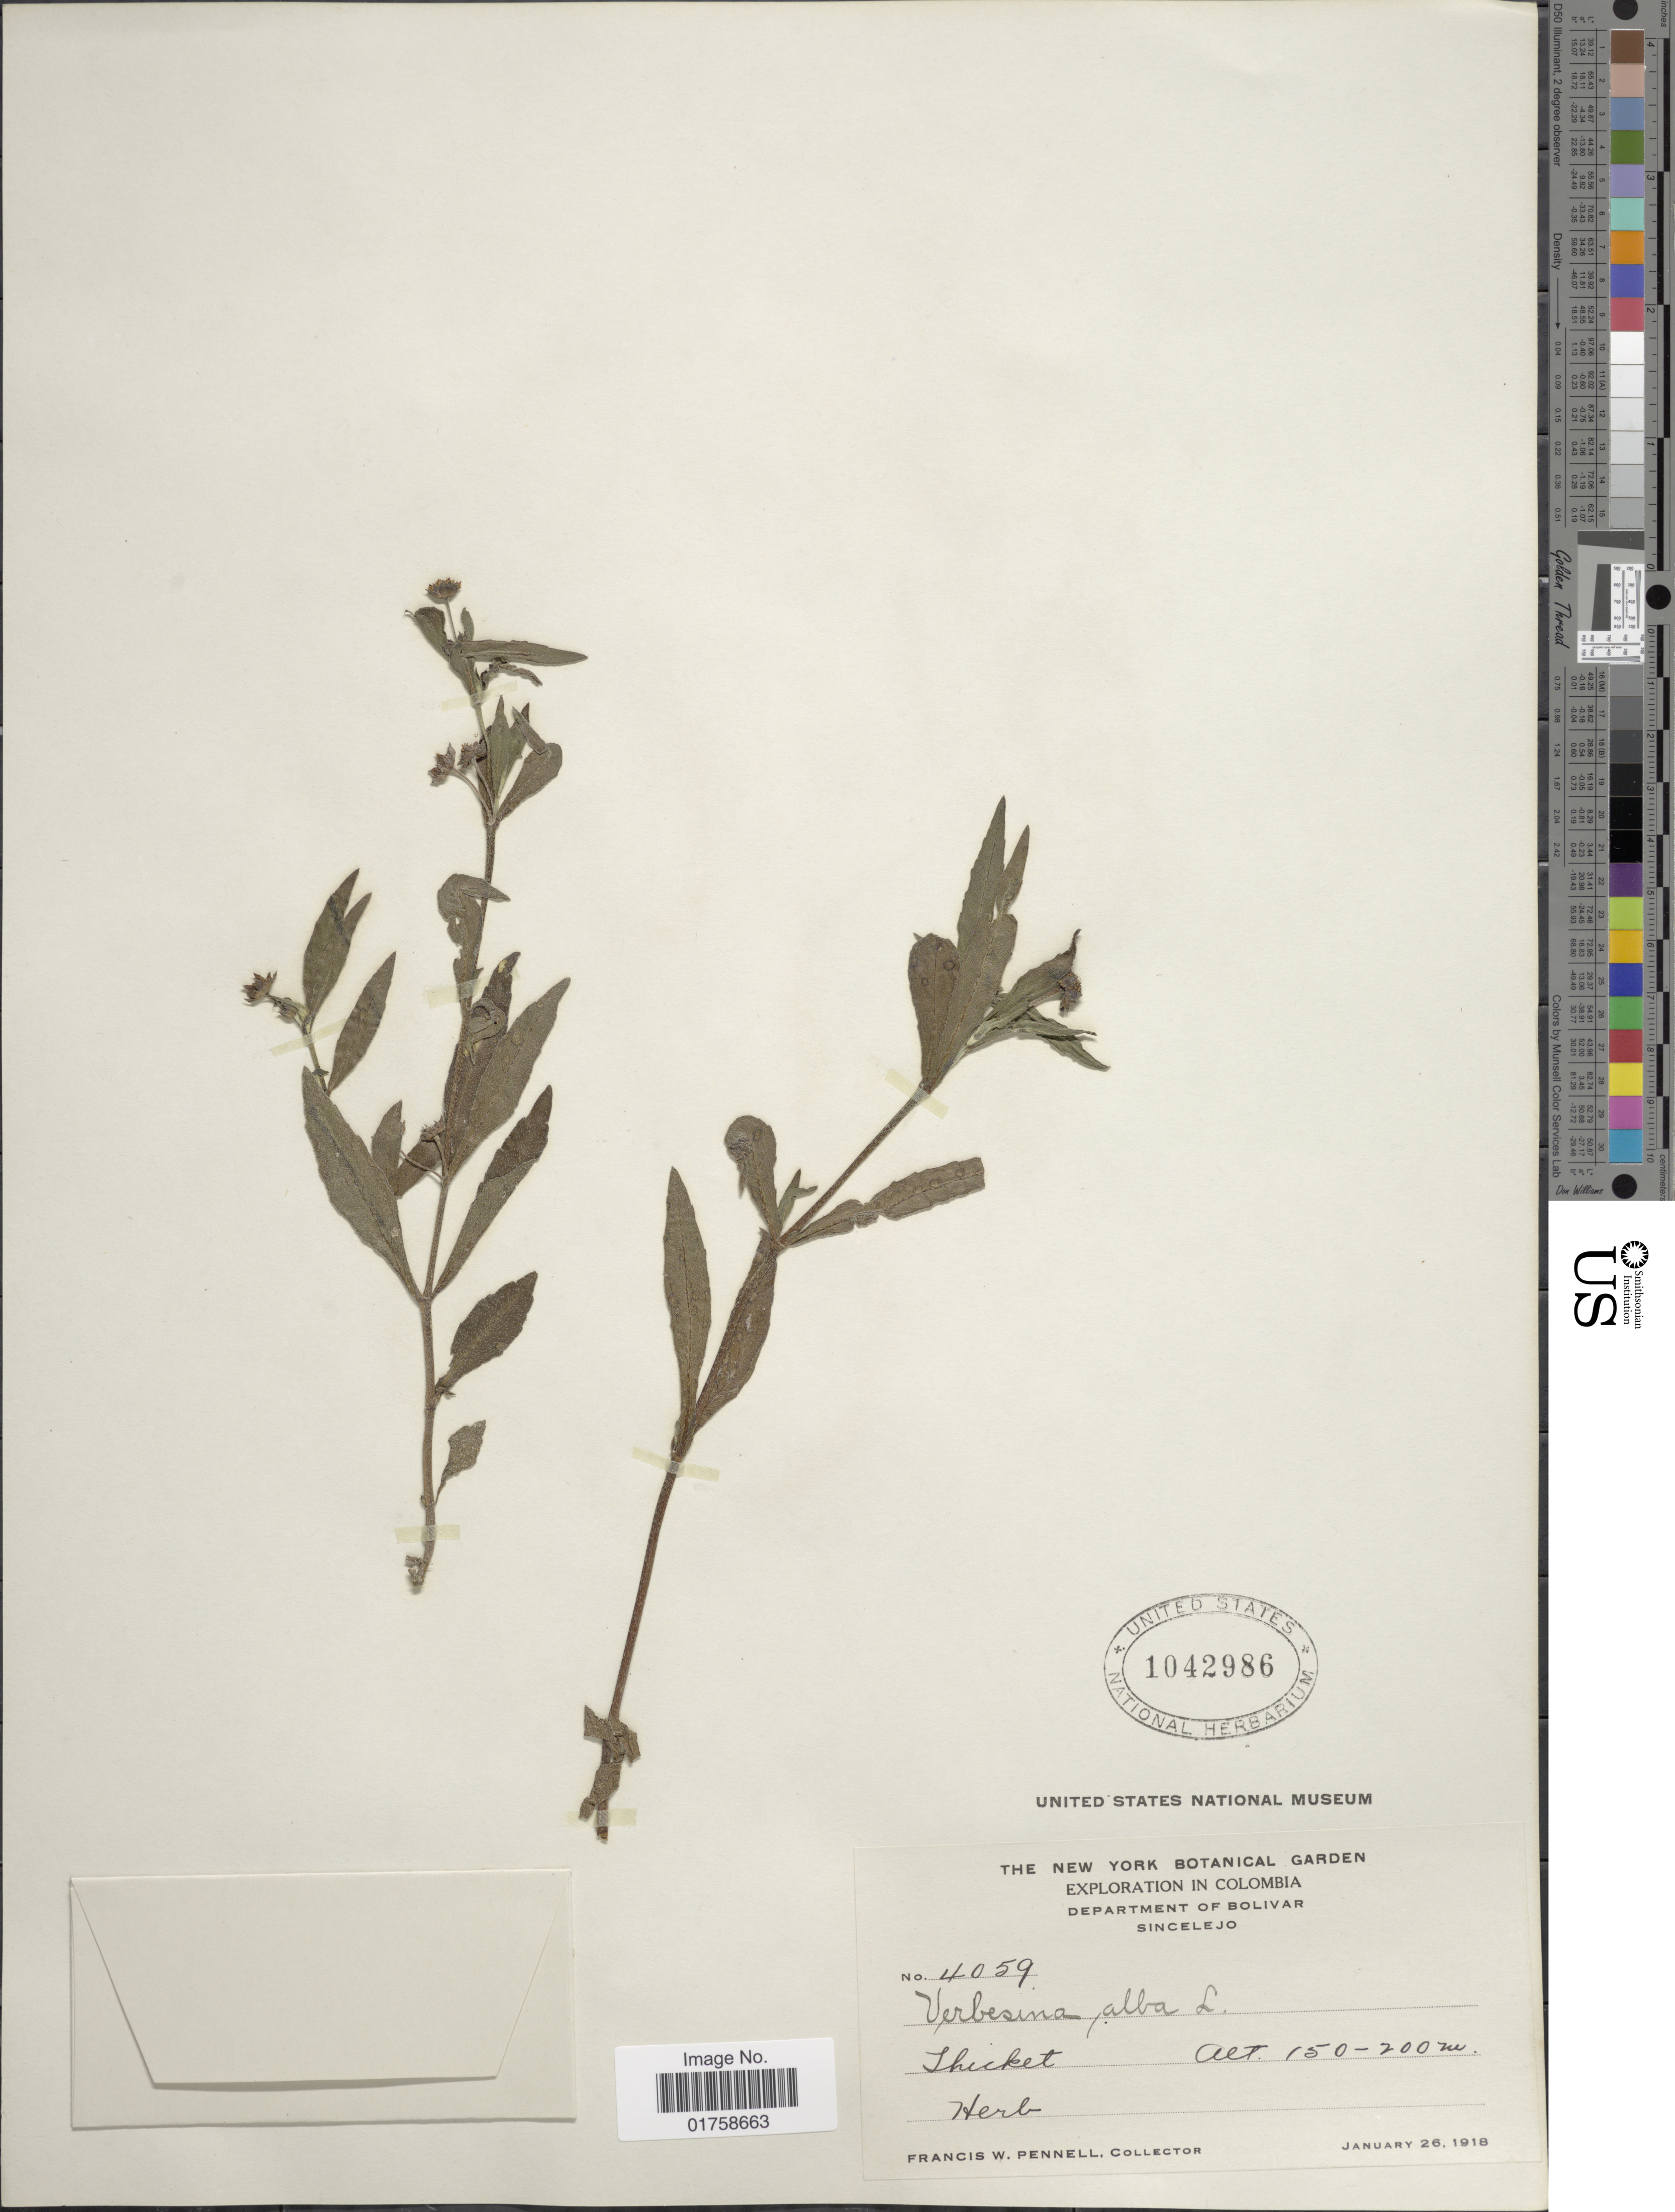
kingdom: Plantae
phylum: Tracheophyta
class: Magnoliopsida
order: Asterales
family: Asteraceae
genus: Eclipta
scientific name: Eclipta alba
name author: (L.) Hassk.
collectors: F. W. Pennell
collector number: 4059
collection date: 1918-01-26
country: Colombia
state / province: Bolívar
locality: Colombia. Department of Bolívar. Sincelejo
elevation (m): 150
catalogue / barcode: US 1042986